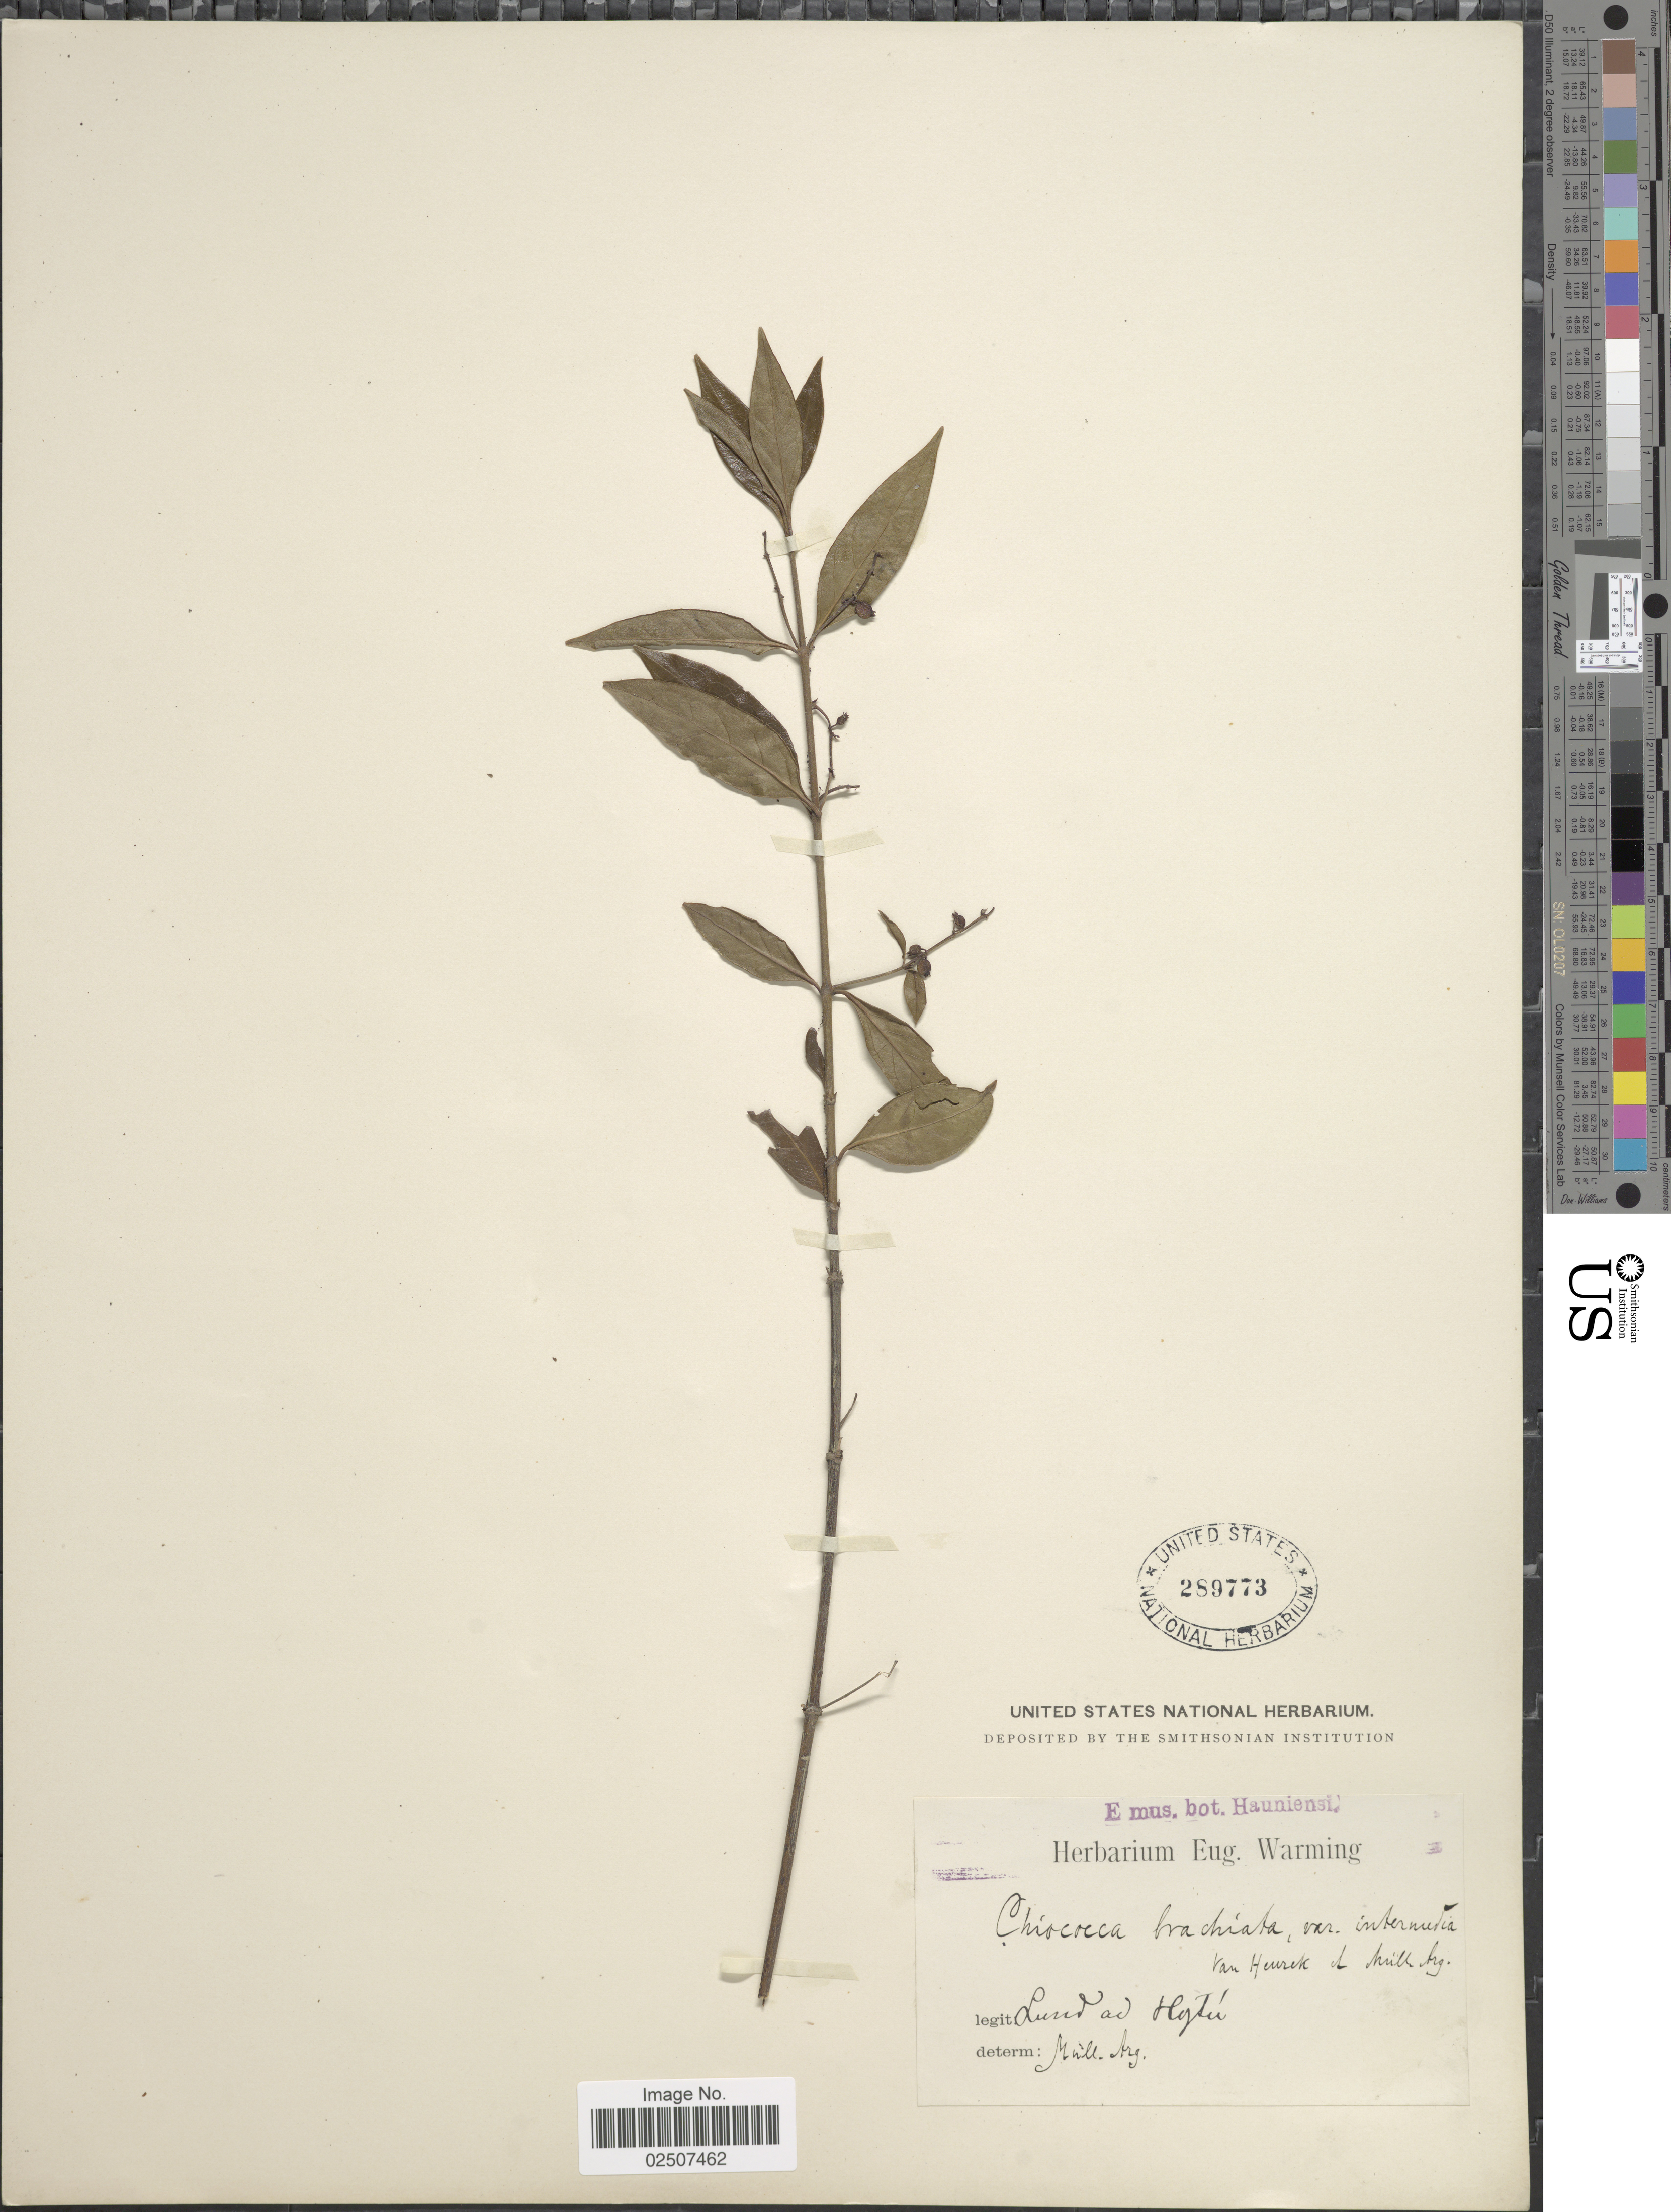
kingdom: Plantae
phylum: Tracheophyta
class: Magnoliopsida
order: Gentianales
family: Rubiaceae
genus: Chiococca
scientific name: Chiococca alba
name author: (L.) Hitchc.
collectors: -- Lund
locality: Hgtu [interpreted]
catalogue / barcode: US 289773